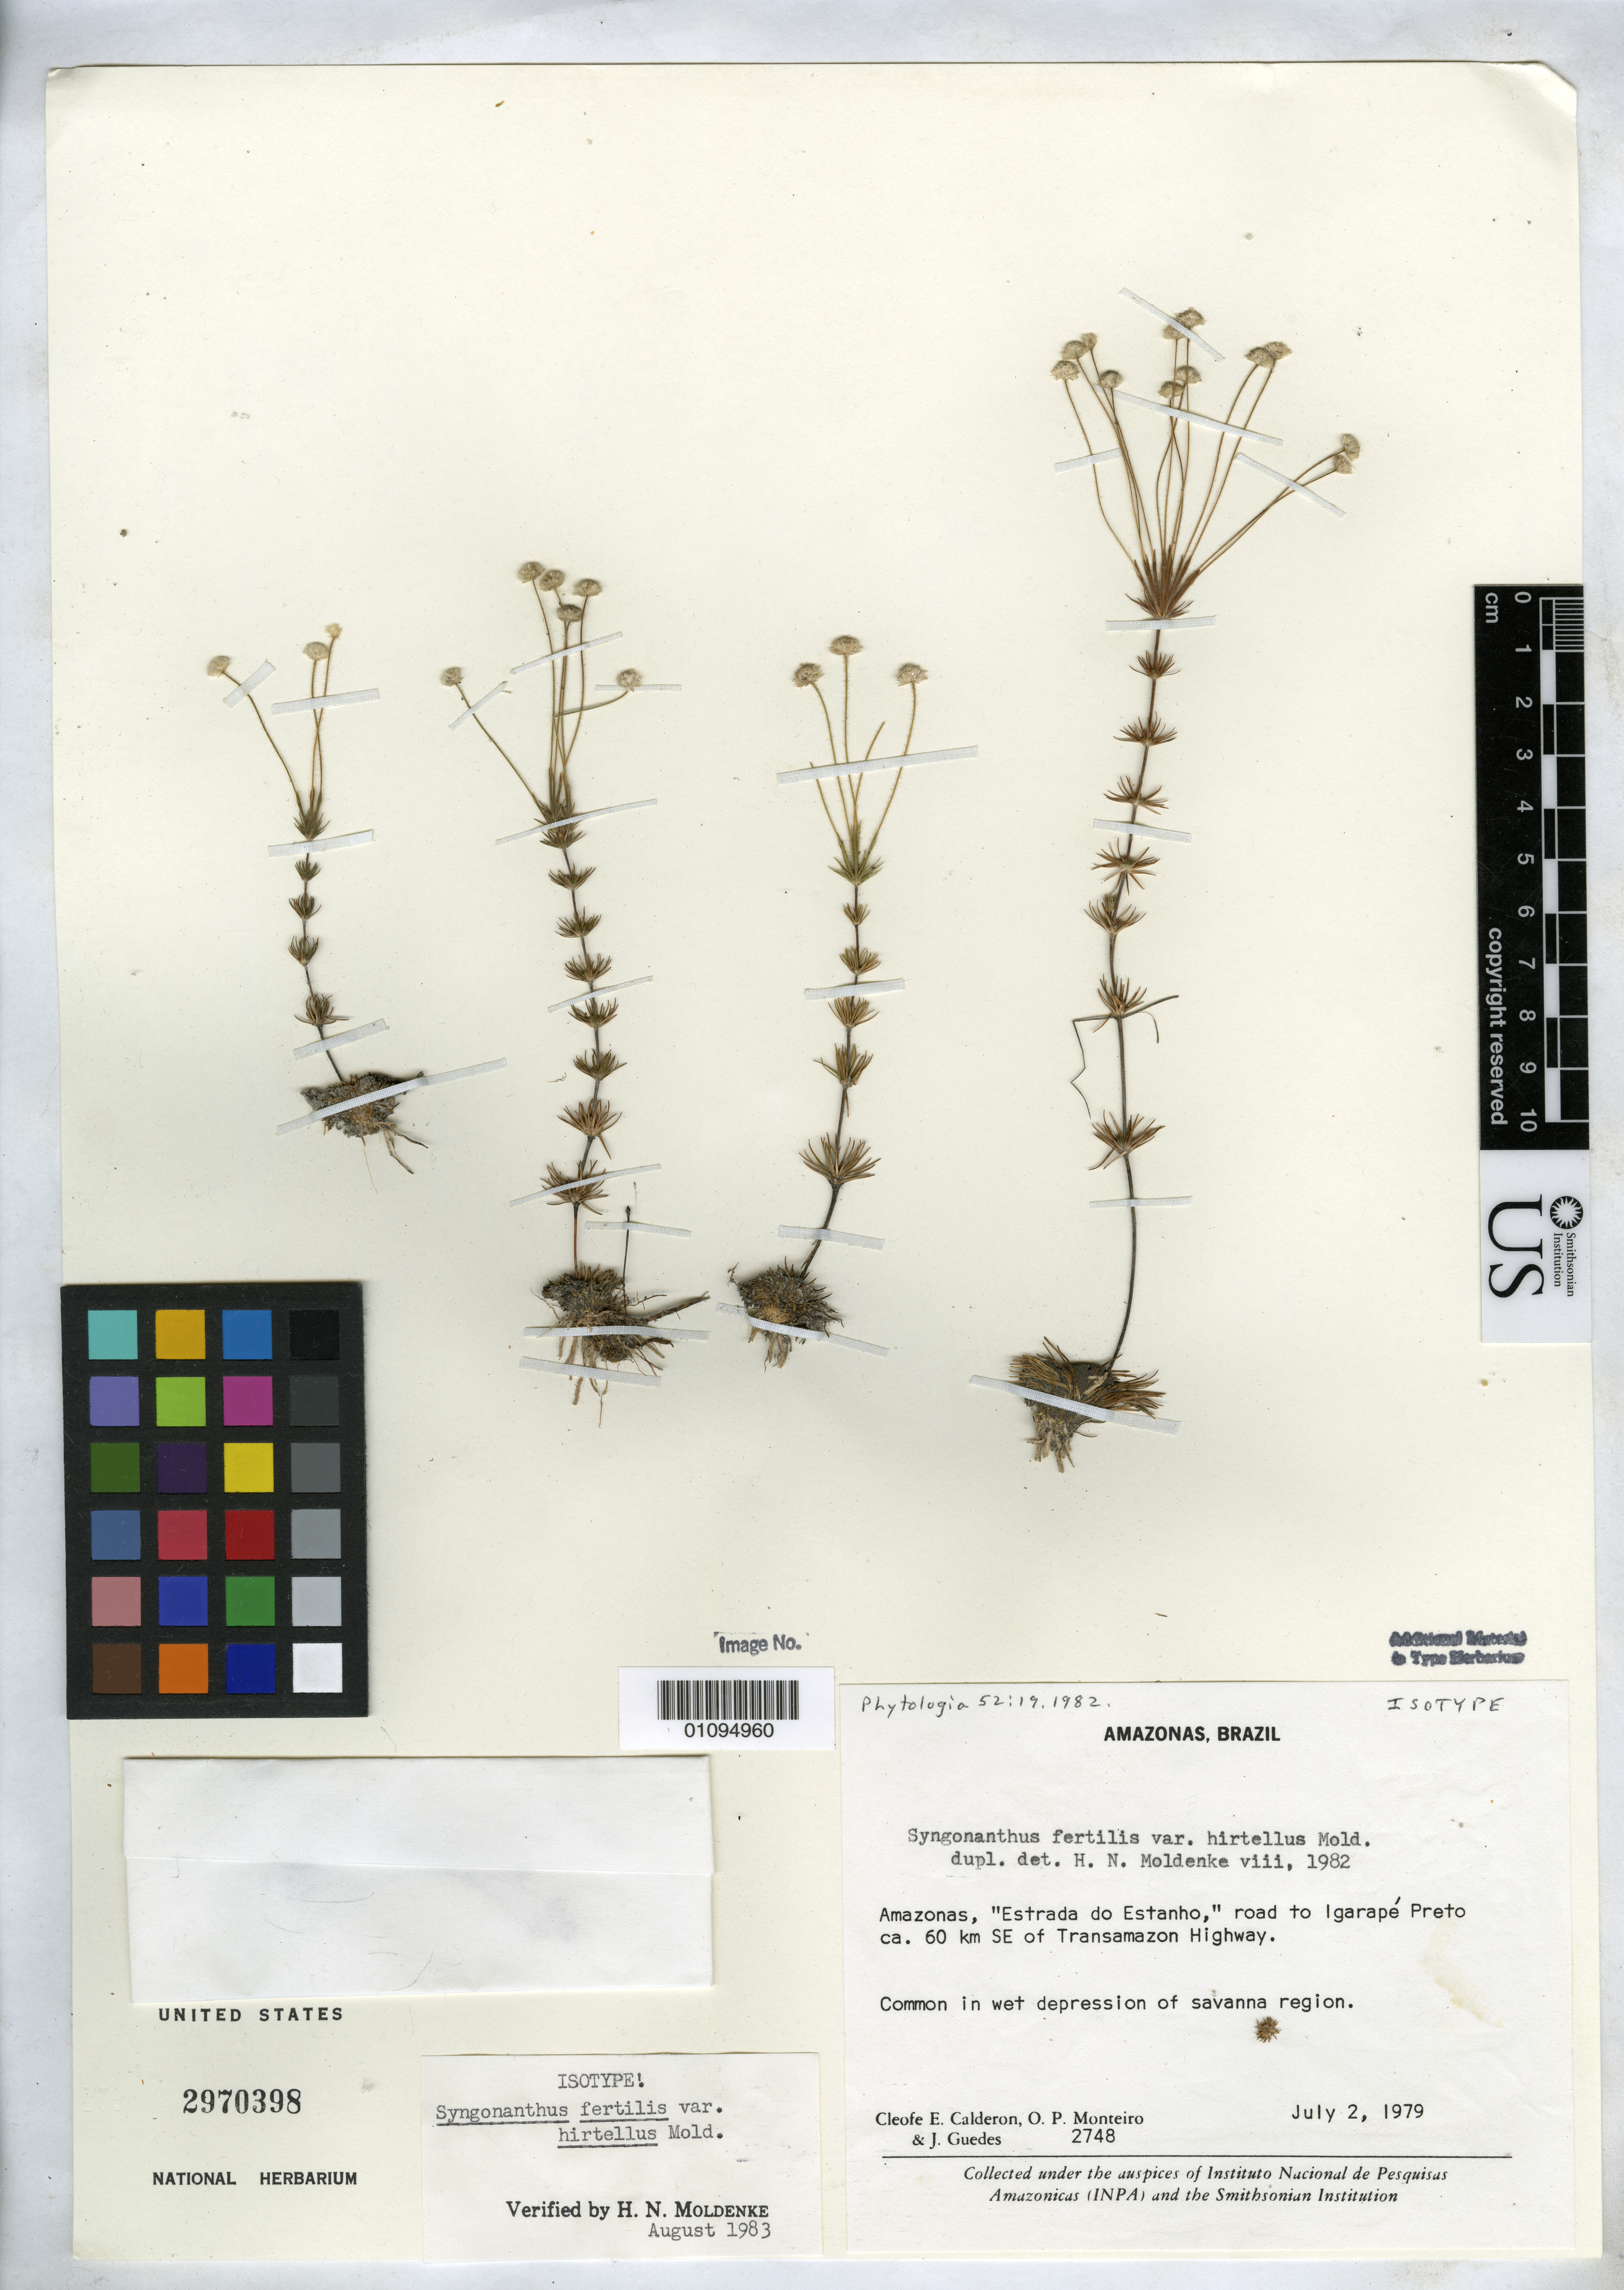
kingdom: Plantae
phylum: Tracheophyta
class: Liliopsida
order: Poales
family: Eriocaulaceae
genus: Syngonanthus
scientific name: Syngonanthus fertilis var. hirtellus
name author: Moldenke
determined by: Moldenke, H. N.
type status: Isotype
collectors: C. E. Calderón, O. P. Monteiro & J. Guedes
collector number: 2748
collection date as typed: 02 Jul 1979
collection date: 1979-07-02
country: Brazil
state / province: Amazonas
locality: "Estrada do Estanho" road to Igarape Preto, SE of Trans-Amazon Hwy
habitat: West depression of savanna region.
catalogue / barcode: US 2970398